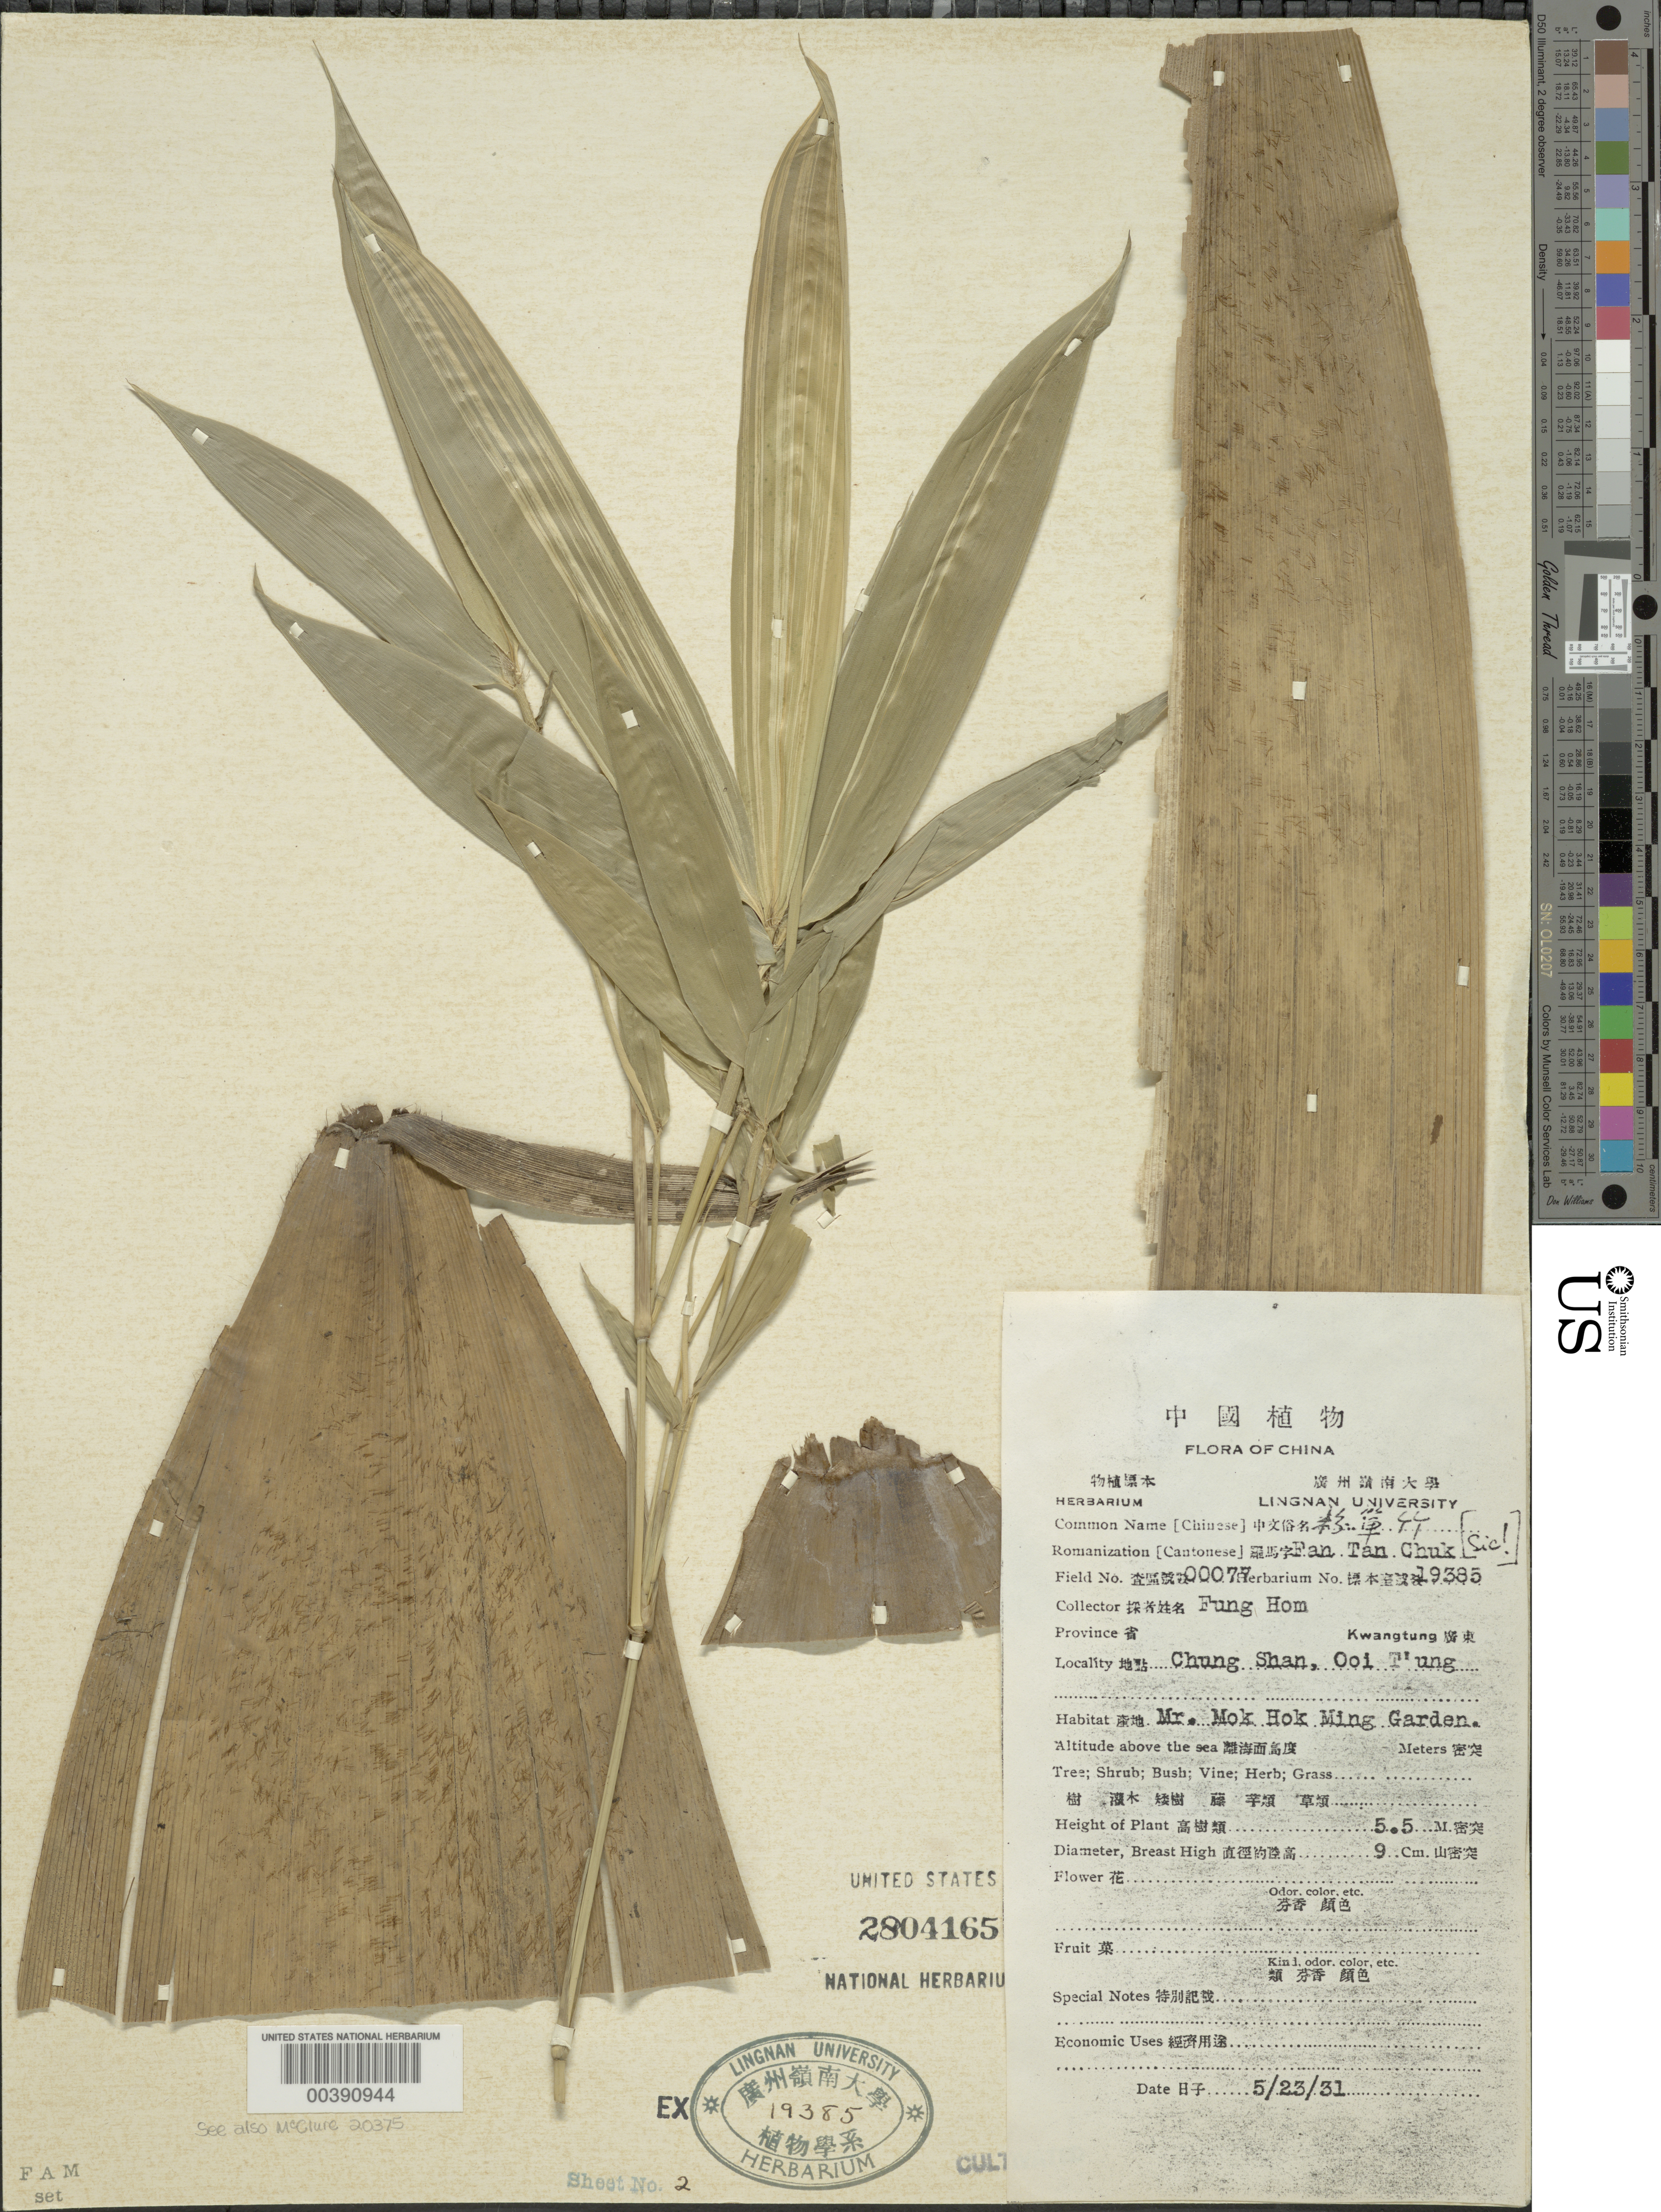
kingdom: Plantae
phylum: Tracheophyta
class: Liliopsida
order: Poales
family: Poaceae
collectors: H. L. Fung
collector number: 77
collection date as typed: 23 May 1931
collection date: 1931-05-23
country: China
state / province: Guangdong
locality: Chung shan, ooi t'ung, mok, h.m. garden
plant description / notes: Lu 19384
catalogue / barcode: US 2804165